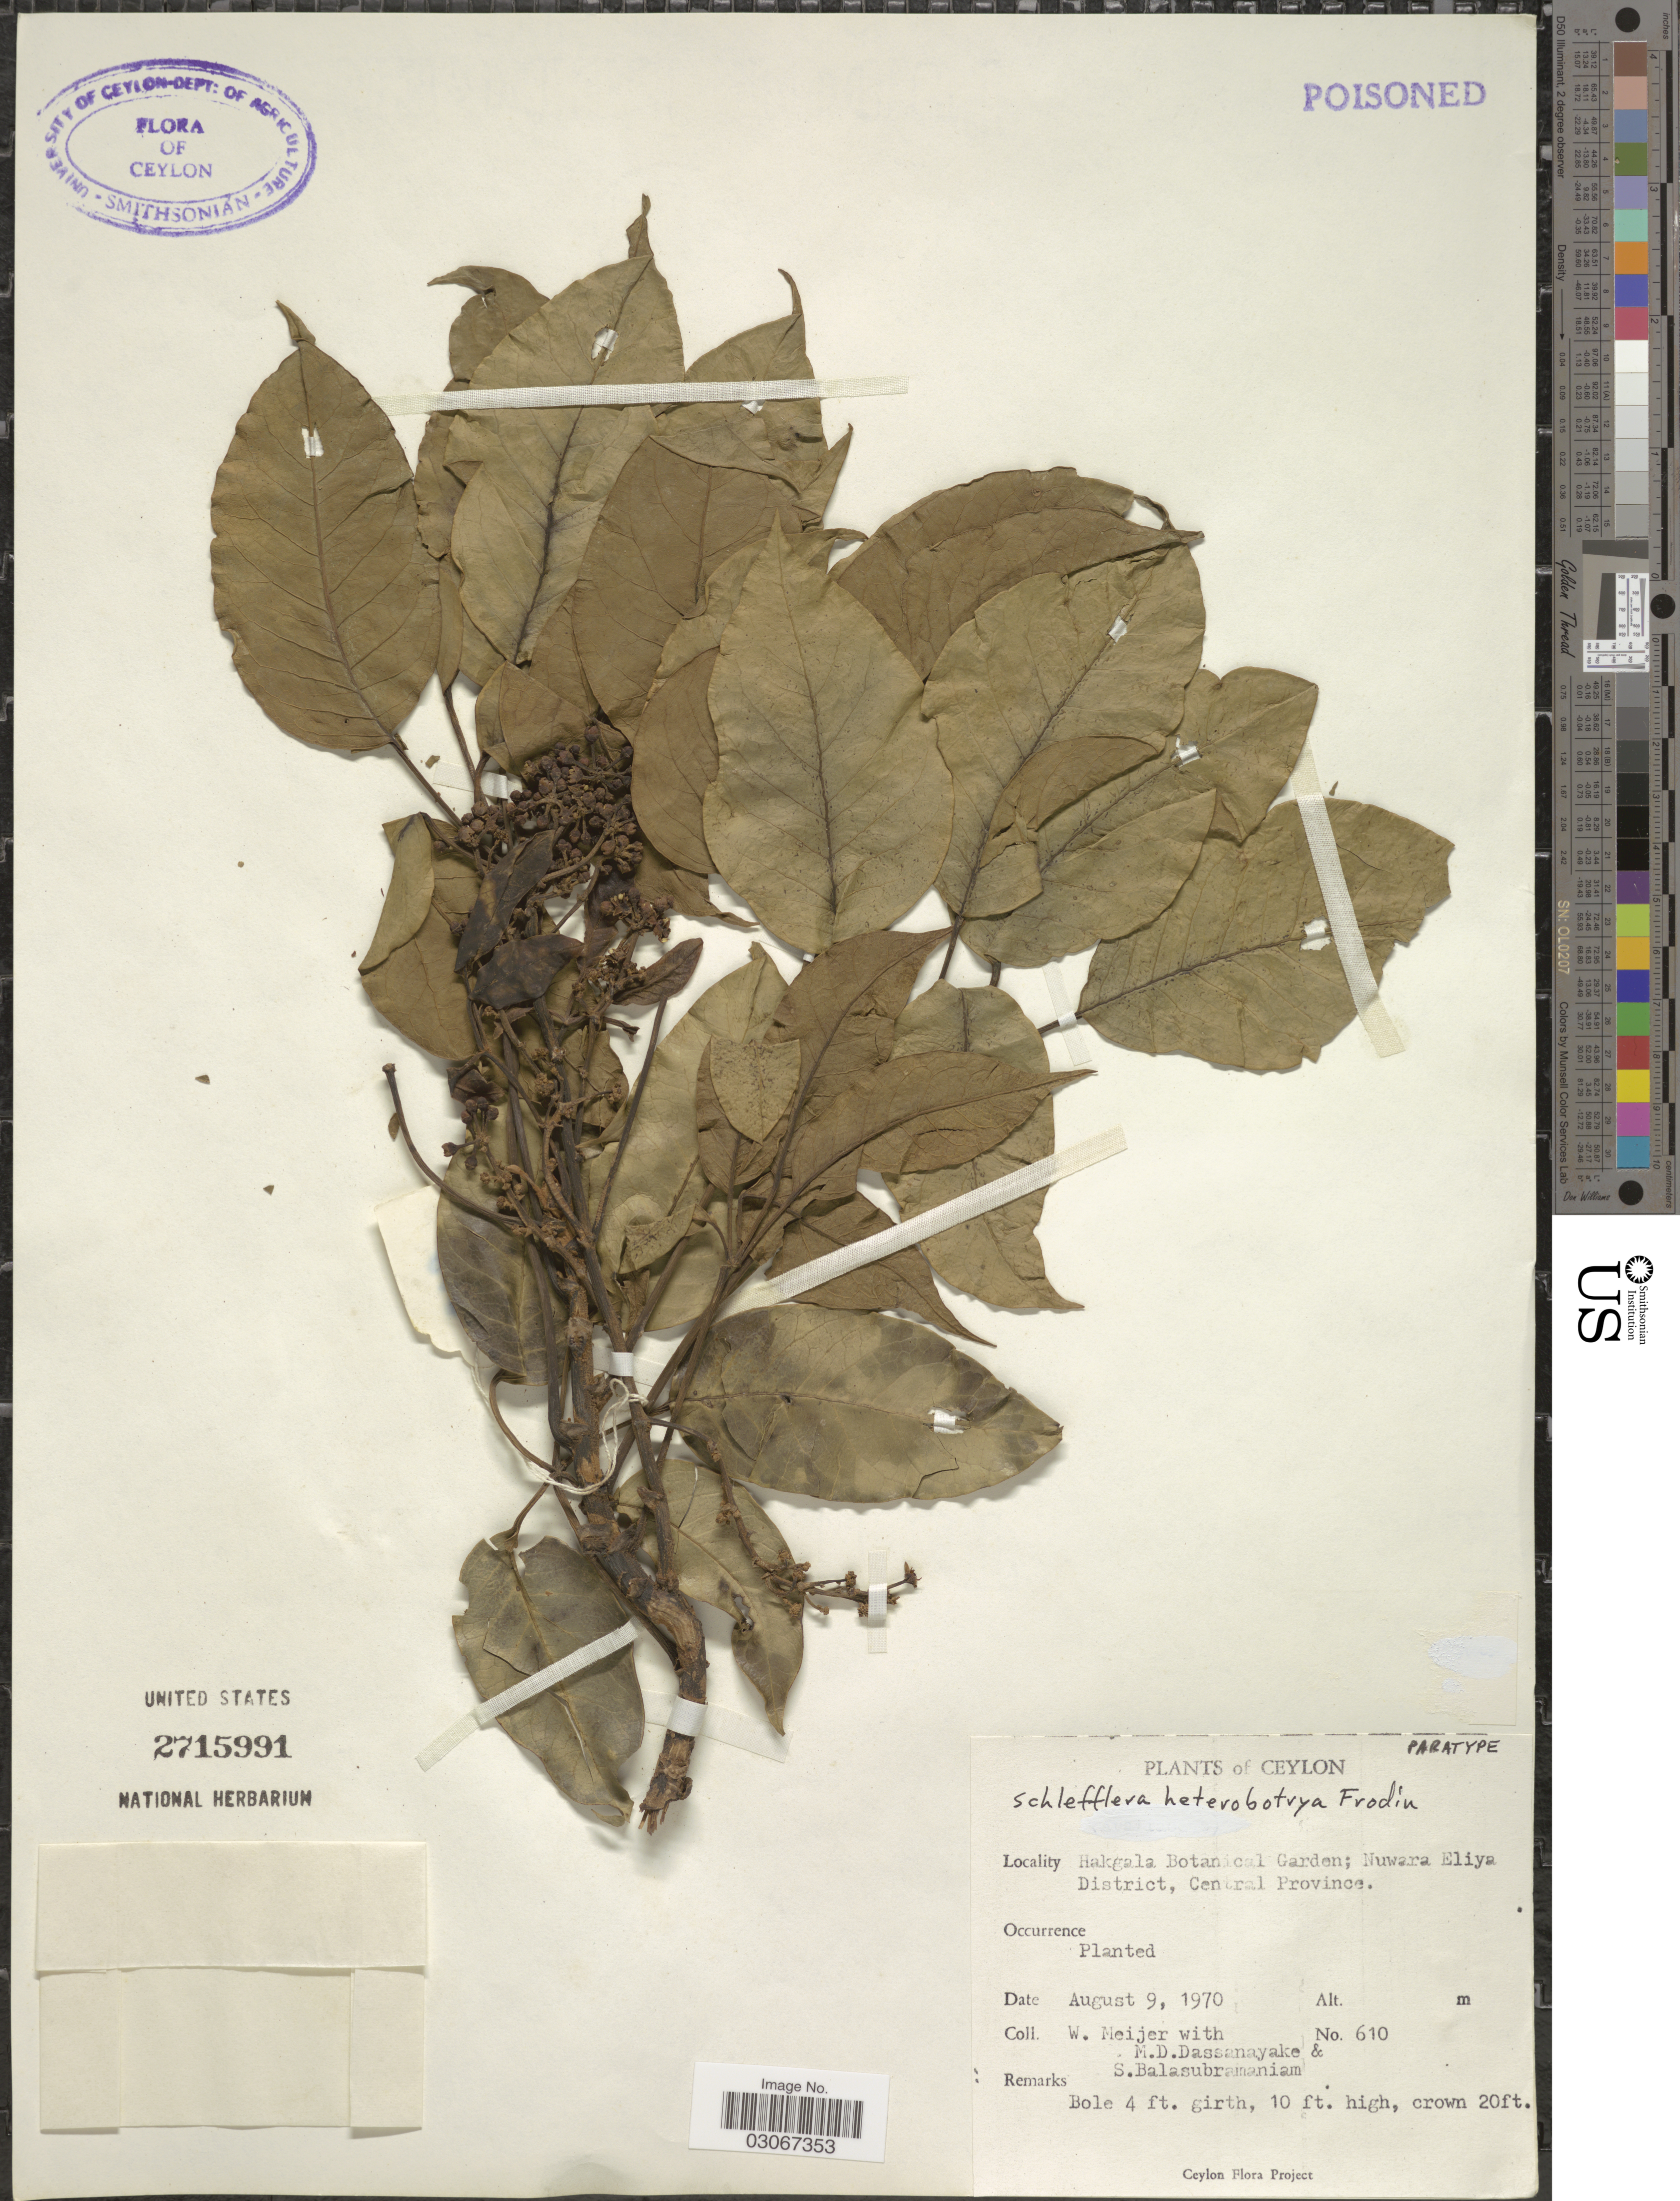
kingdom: Plantae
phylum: Tracheophyta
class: Magnoliopsida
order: Apiales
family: Araliaceae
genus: Schefflera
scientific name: Schefflera heterobotrya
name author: Frodin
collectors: W. Meijer, M. D. Dassanayake & S. Balasubramaniam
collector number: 610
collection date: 1970-08-09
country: Sri Lanka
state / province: Central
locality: Ceylon, Hakgala Botanical Garden; Nuwara Eliya District, Central Province.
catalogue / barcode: US 2715991